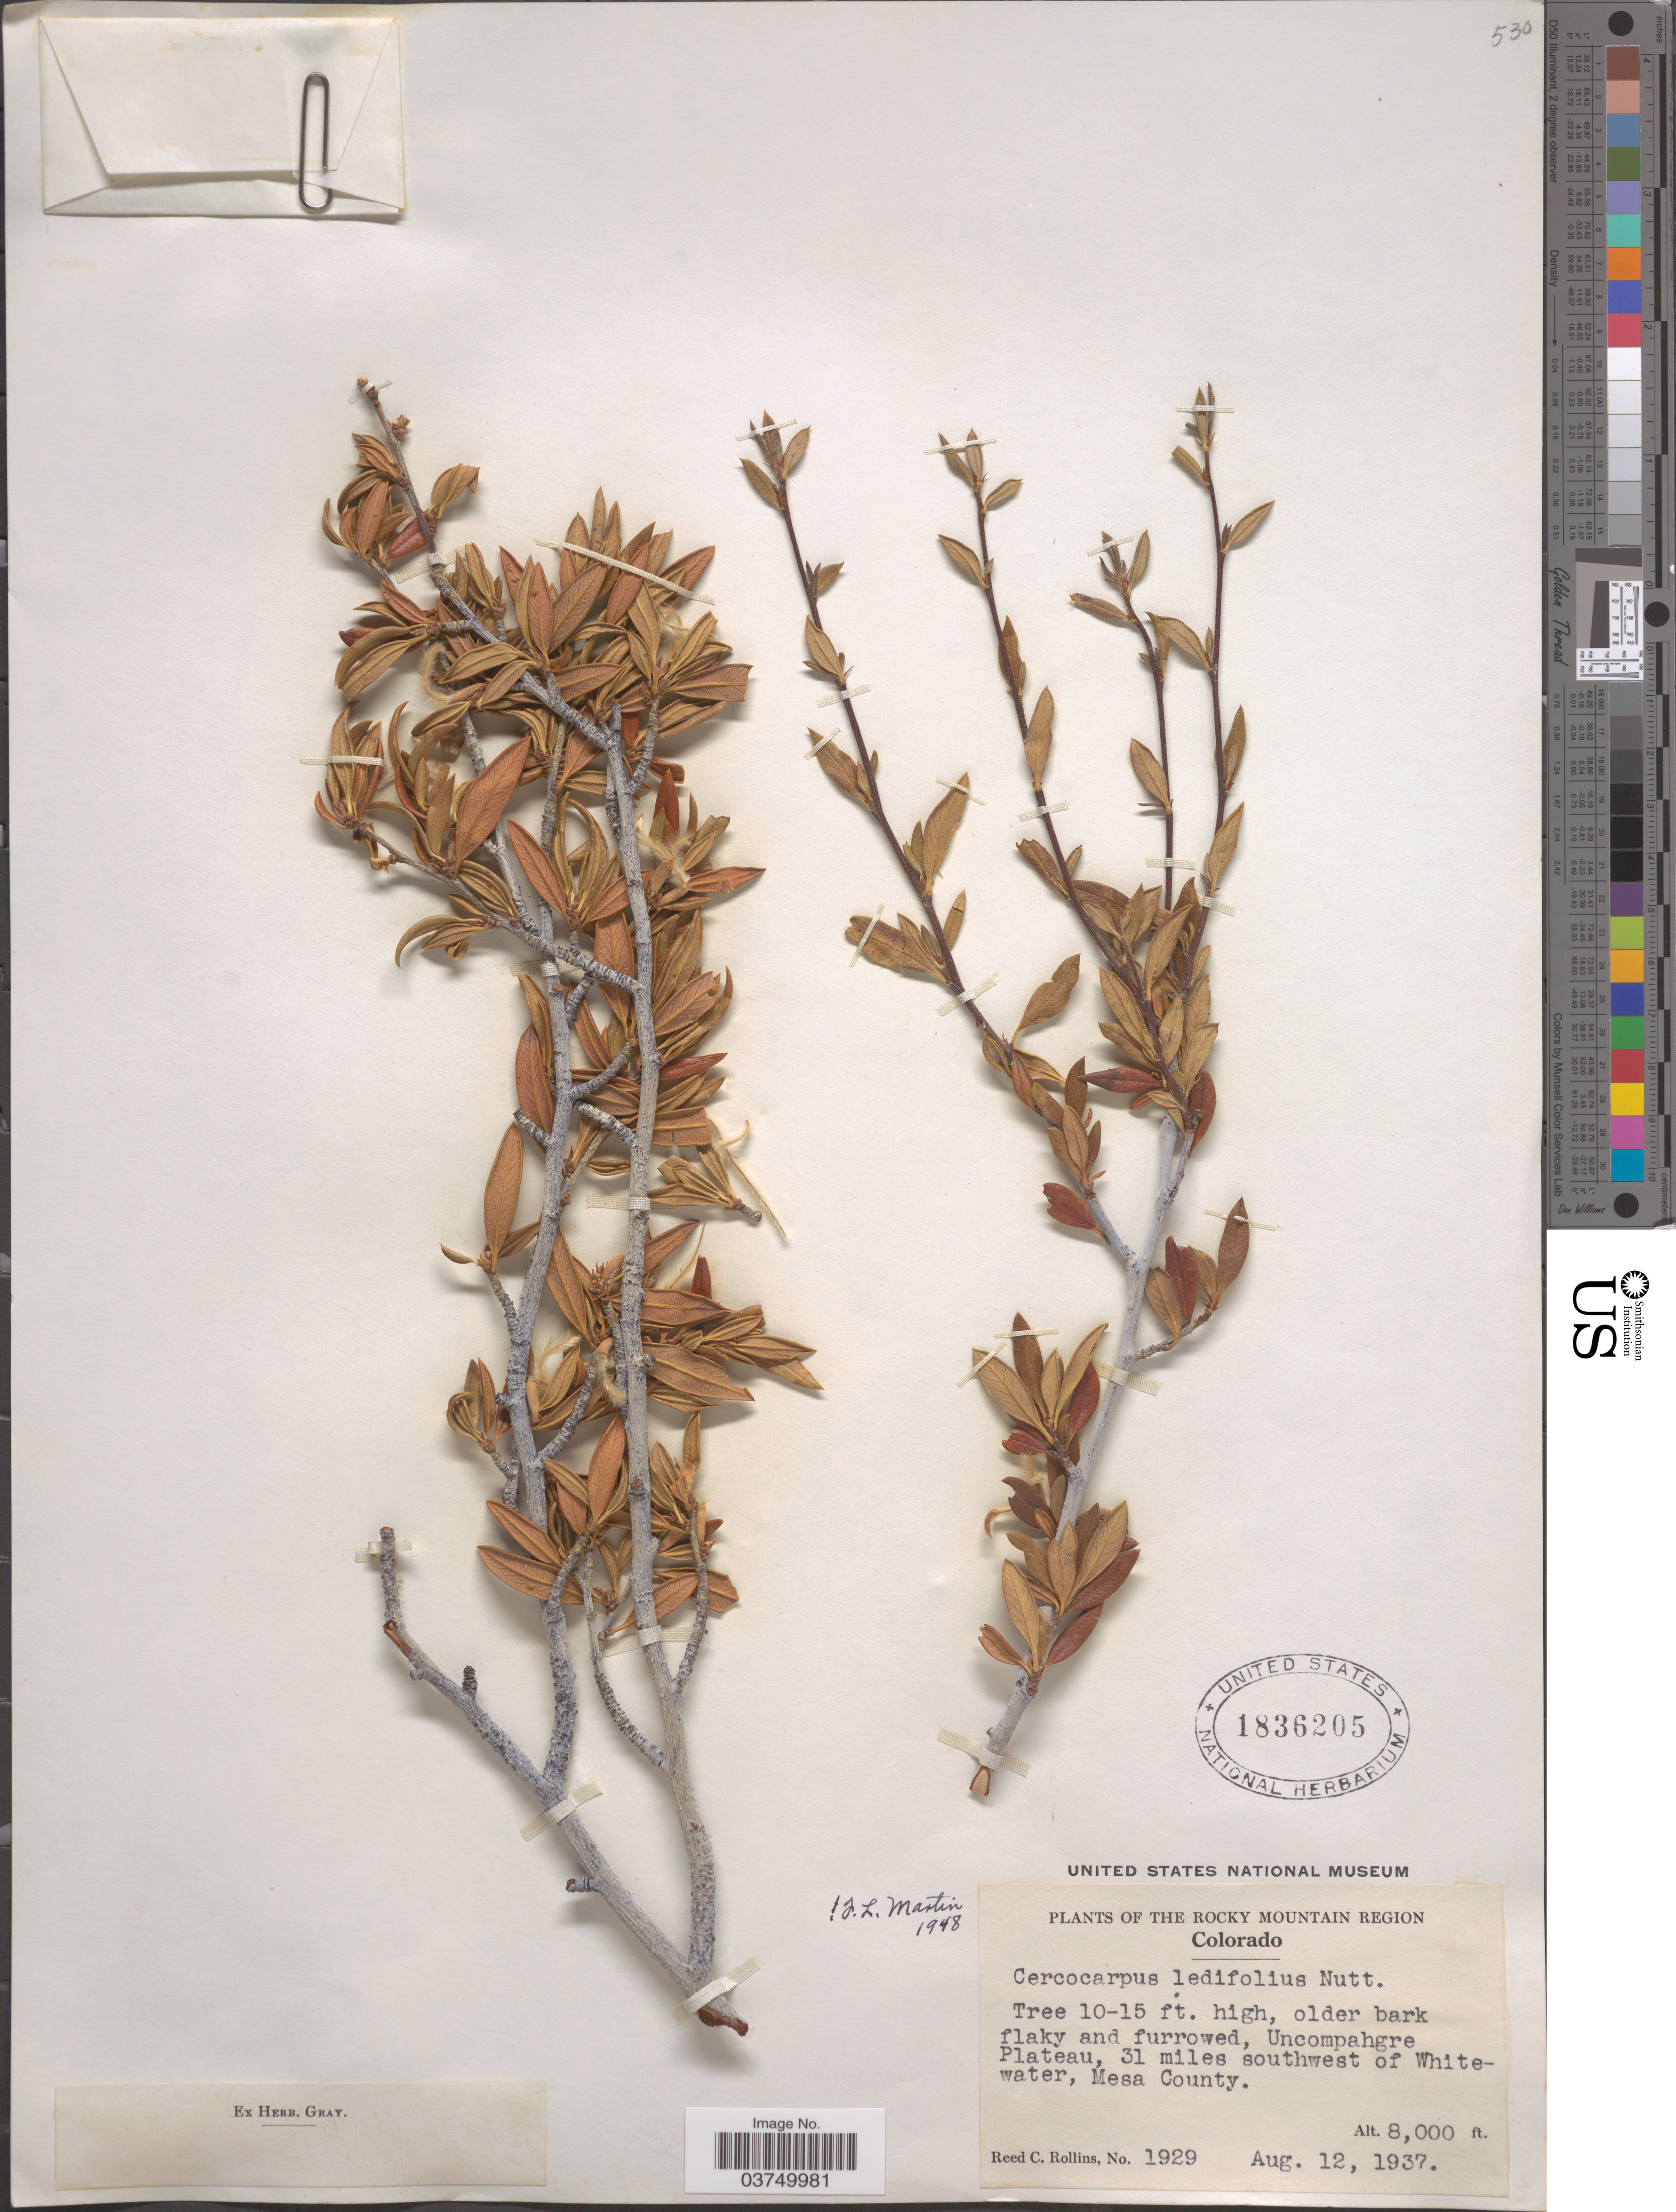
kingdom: Plantae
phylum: Tracheophyta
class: Magnoliopsida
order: Rosales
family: Rosaceae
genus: Cercocarpus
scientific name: Cercocarpus ledifolius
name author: Nutt.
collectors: R. C. Rollins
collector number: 1929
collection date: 1937-08-12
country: United States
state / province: Colorado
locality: Rocky Mountain Region. Uncompahgre Plateau, 31 miles southwest of Whitewater, Mesa County.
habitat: plateau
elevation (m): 2438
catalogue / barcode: US 1836205